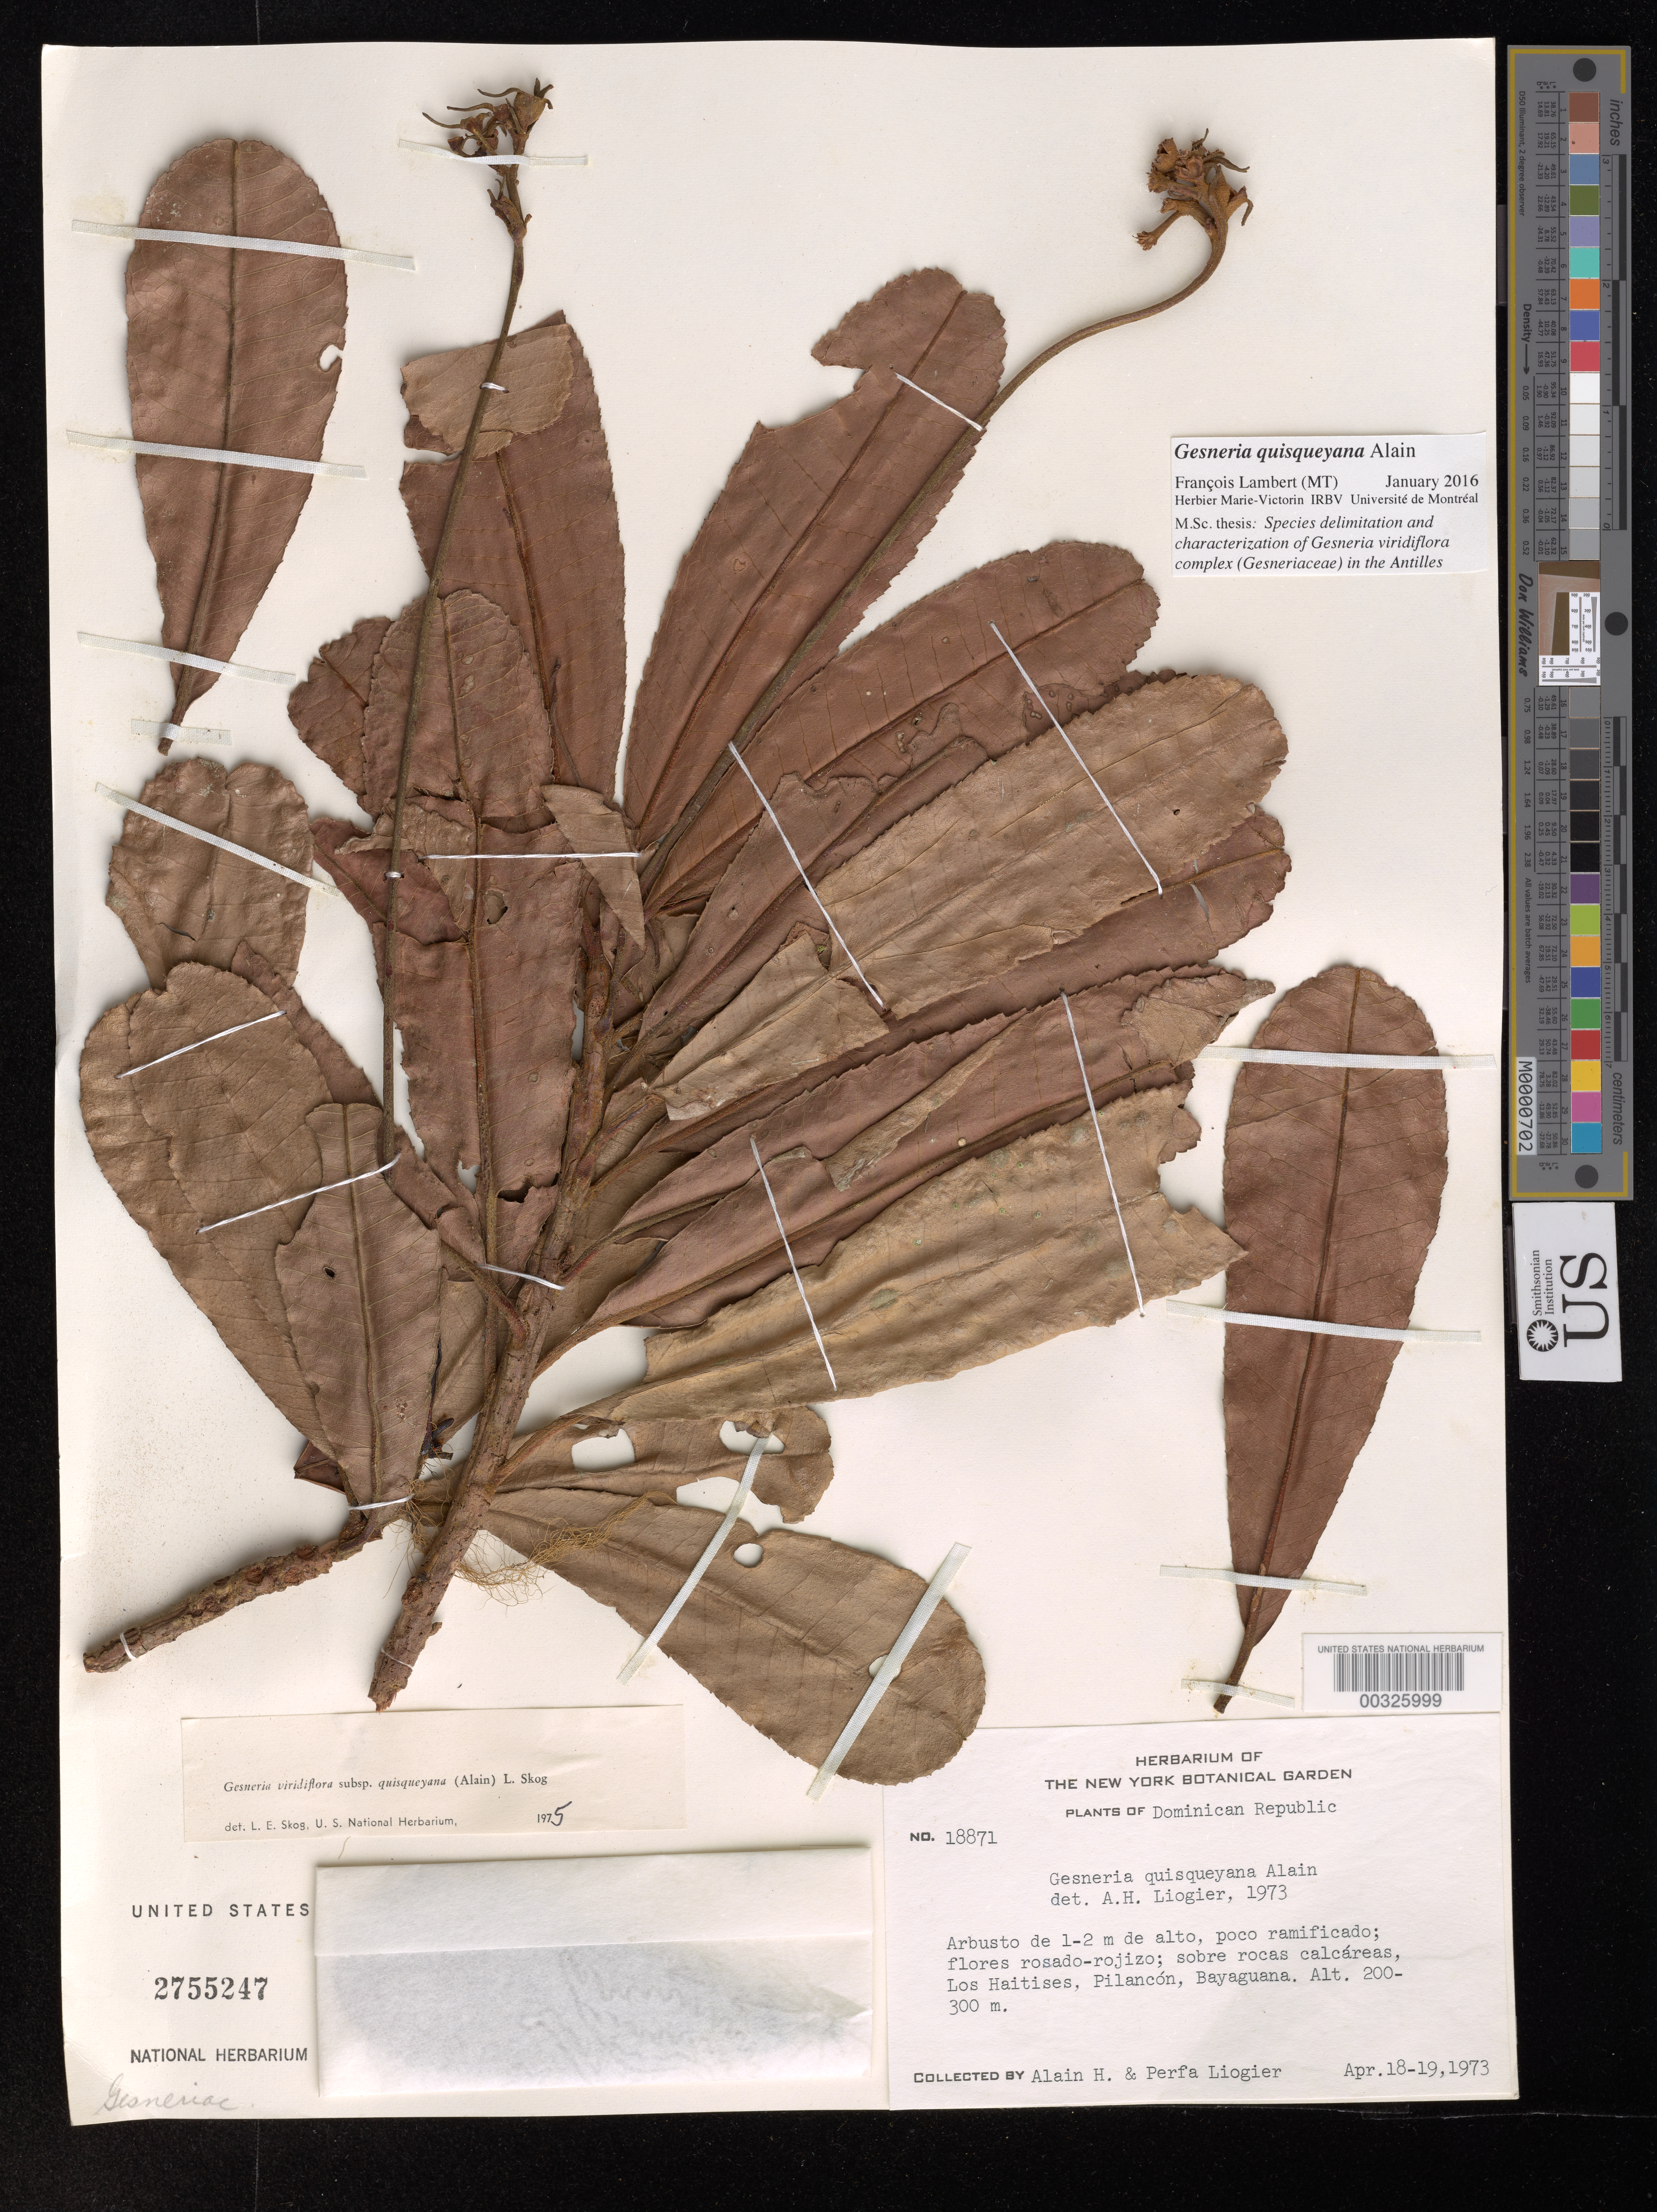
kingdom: Plantae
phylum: Tracheophyta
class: Magnoliopsida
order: Lamiales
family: Gesneriaceae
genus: Gesneria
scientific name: Gesneria quisqueyana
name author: Alain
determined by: Lambert, Francois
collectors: A. H. Liogier & M. P. Liogier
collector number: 18871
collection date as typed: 18-19 Apr 1973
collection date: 1973-04-18/1973-04-19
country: Dominican Republic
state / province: El Seibo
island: Hispaniola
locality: Los Haitises, Pilancón, Bayaguana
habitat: Sobre rocas calcáreas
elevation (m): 200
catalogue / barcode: US 2755247